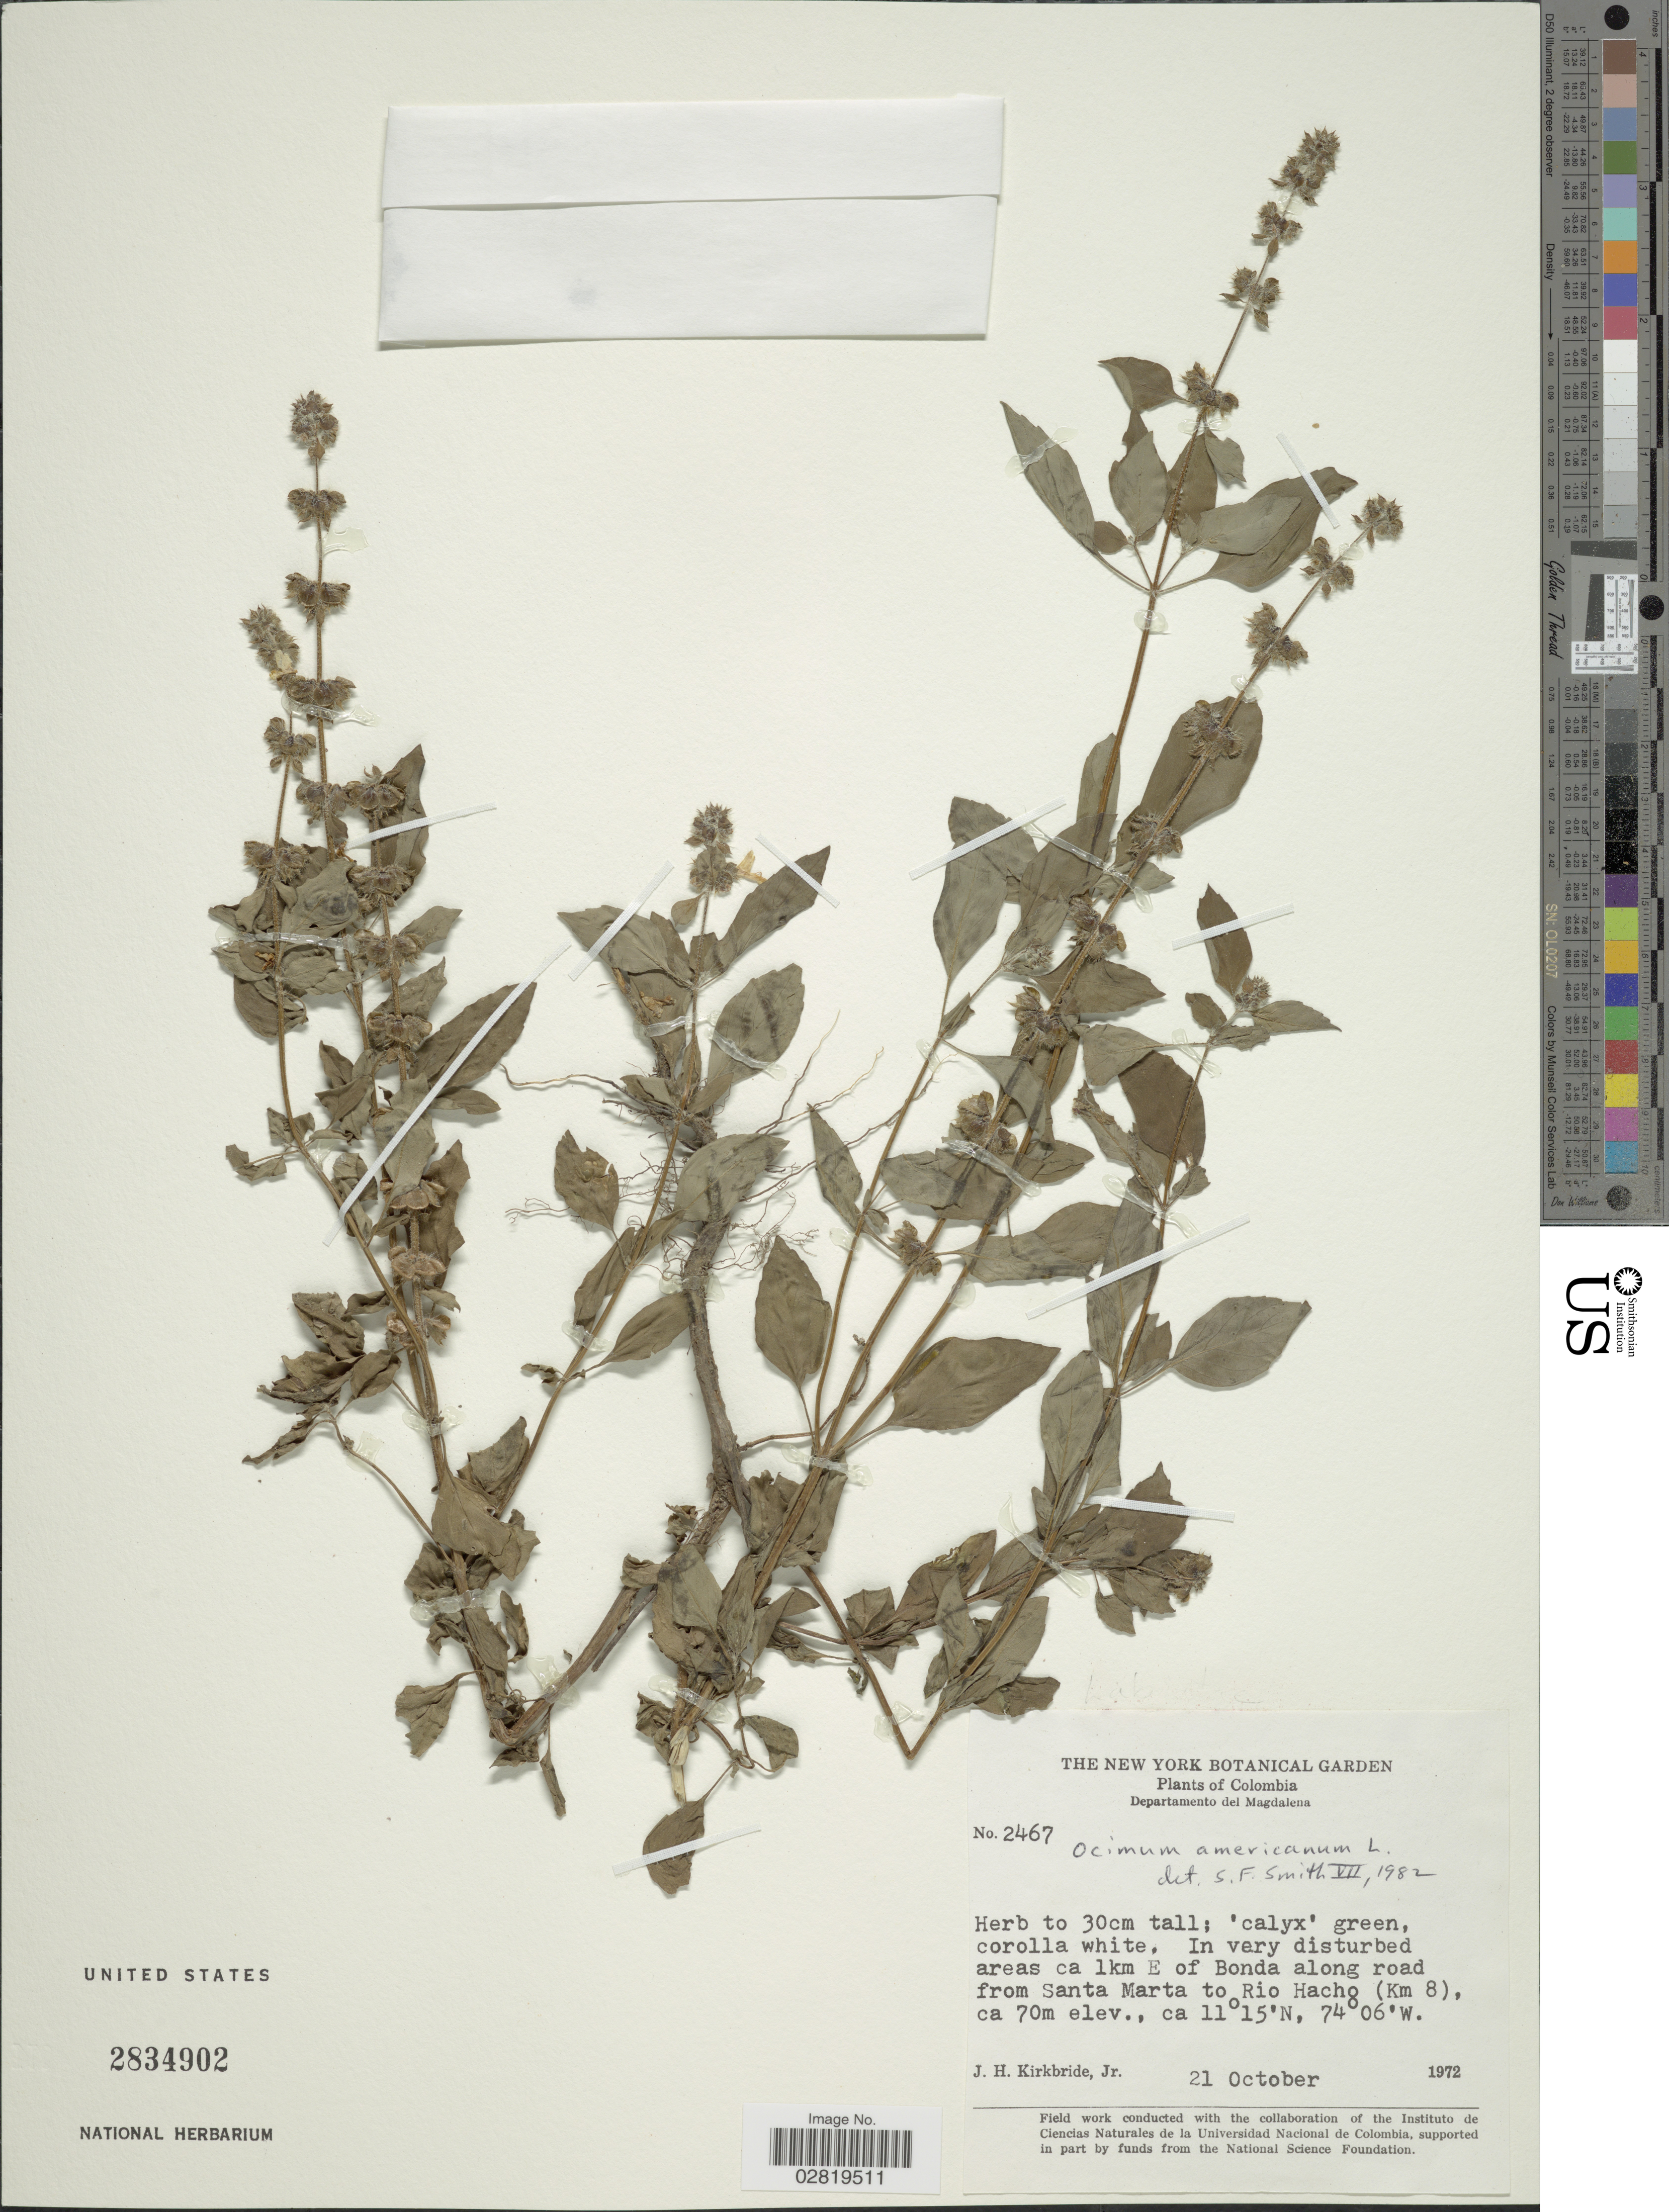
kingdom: Plantae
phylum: Tracheophyta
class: Magnoliopsida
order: Lamiales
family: Lamiaceae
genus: Ocimum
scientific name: Ocimum americanum var. americanum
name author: L.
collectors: J. H. Kirkbride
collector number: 2467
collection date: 1972-10-21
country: Colombia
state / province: Magdalena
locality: Departamento del Magdalena, In very disturbed areas ca 1 km E of Bonda along road from Santa Marta to Rio Hacho (Km 8).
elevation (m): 70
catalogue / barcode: US 2834902